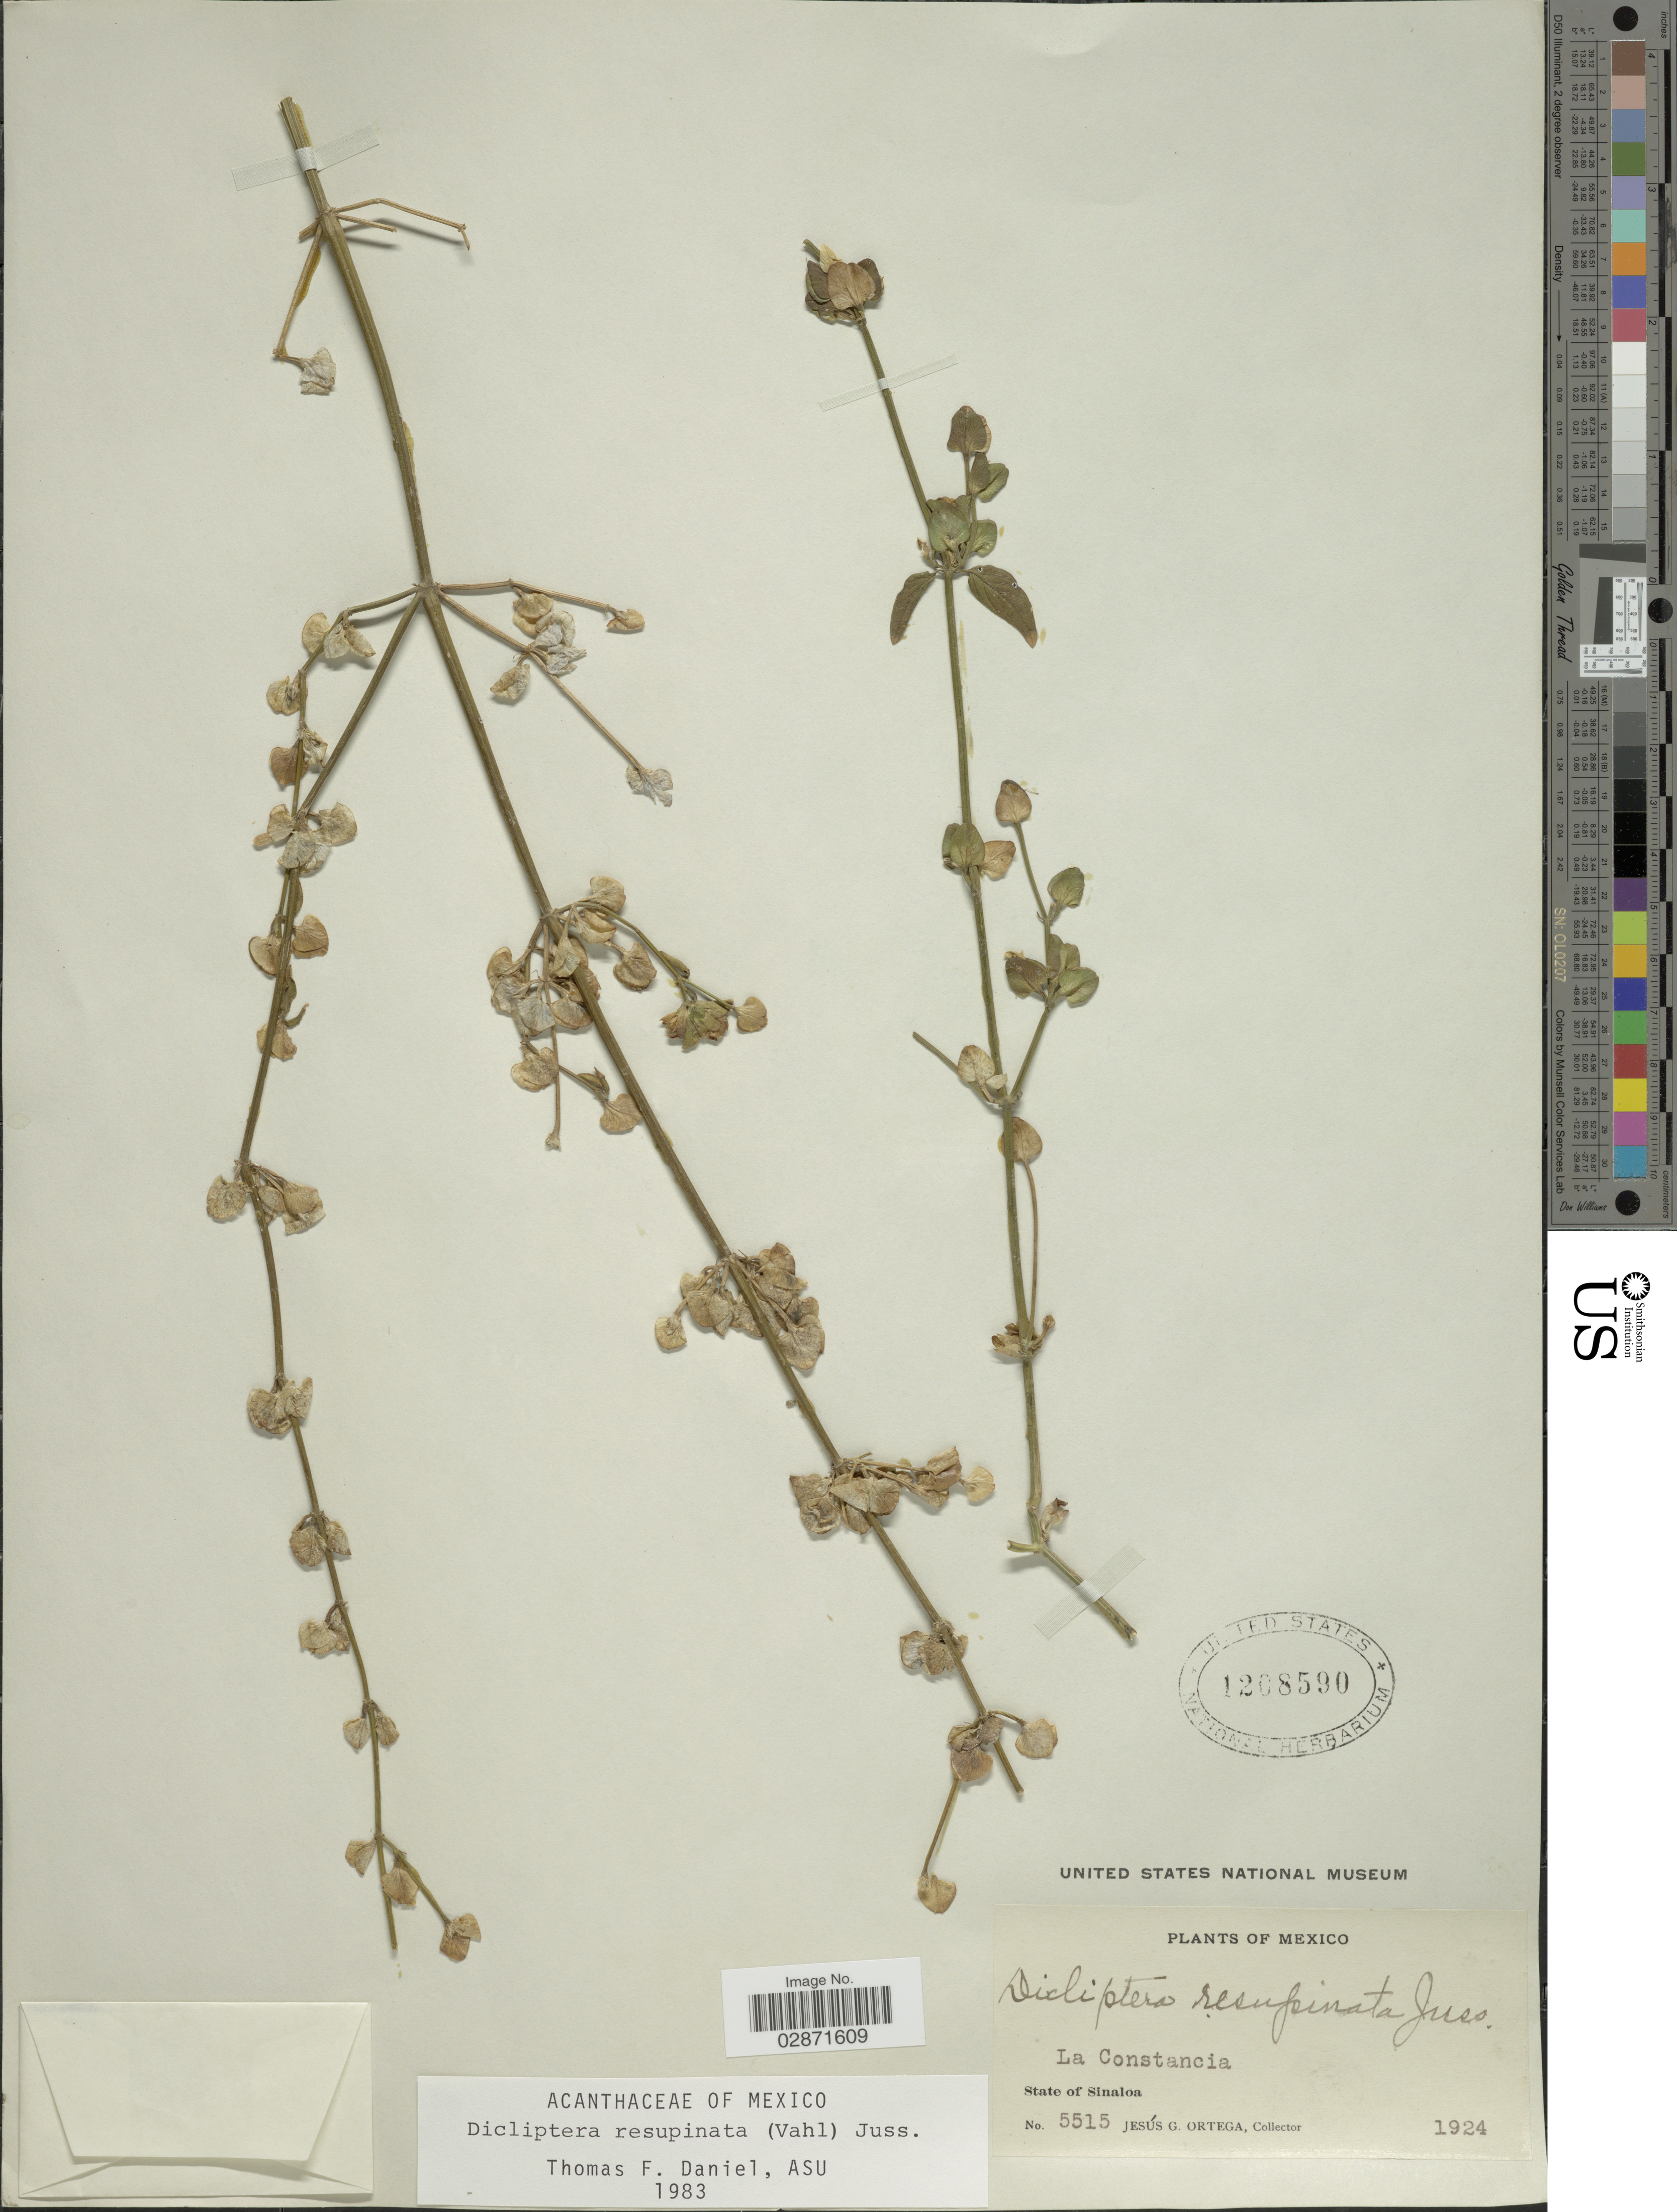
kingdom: Plantae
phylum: Tracheophyta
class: Magnoliopsida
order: Lamiales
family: Acanthaceae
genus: Dicliptera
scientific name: Dicliptera resupinata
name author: (Vahl) Juss.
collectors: J. Ortega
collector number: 5515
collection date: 1924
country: Mexico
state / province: Sinaloa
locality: La Constancia, State of Sinaloa.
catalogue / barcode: US 1208590